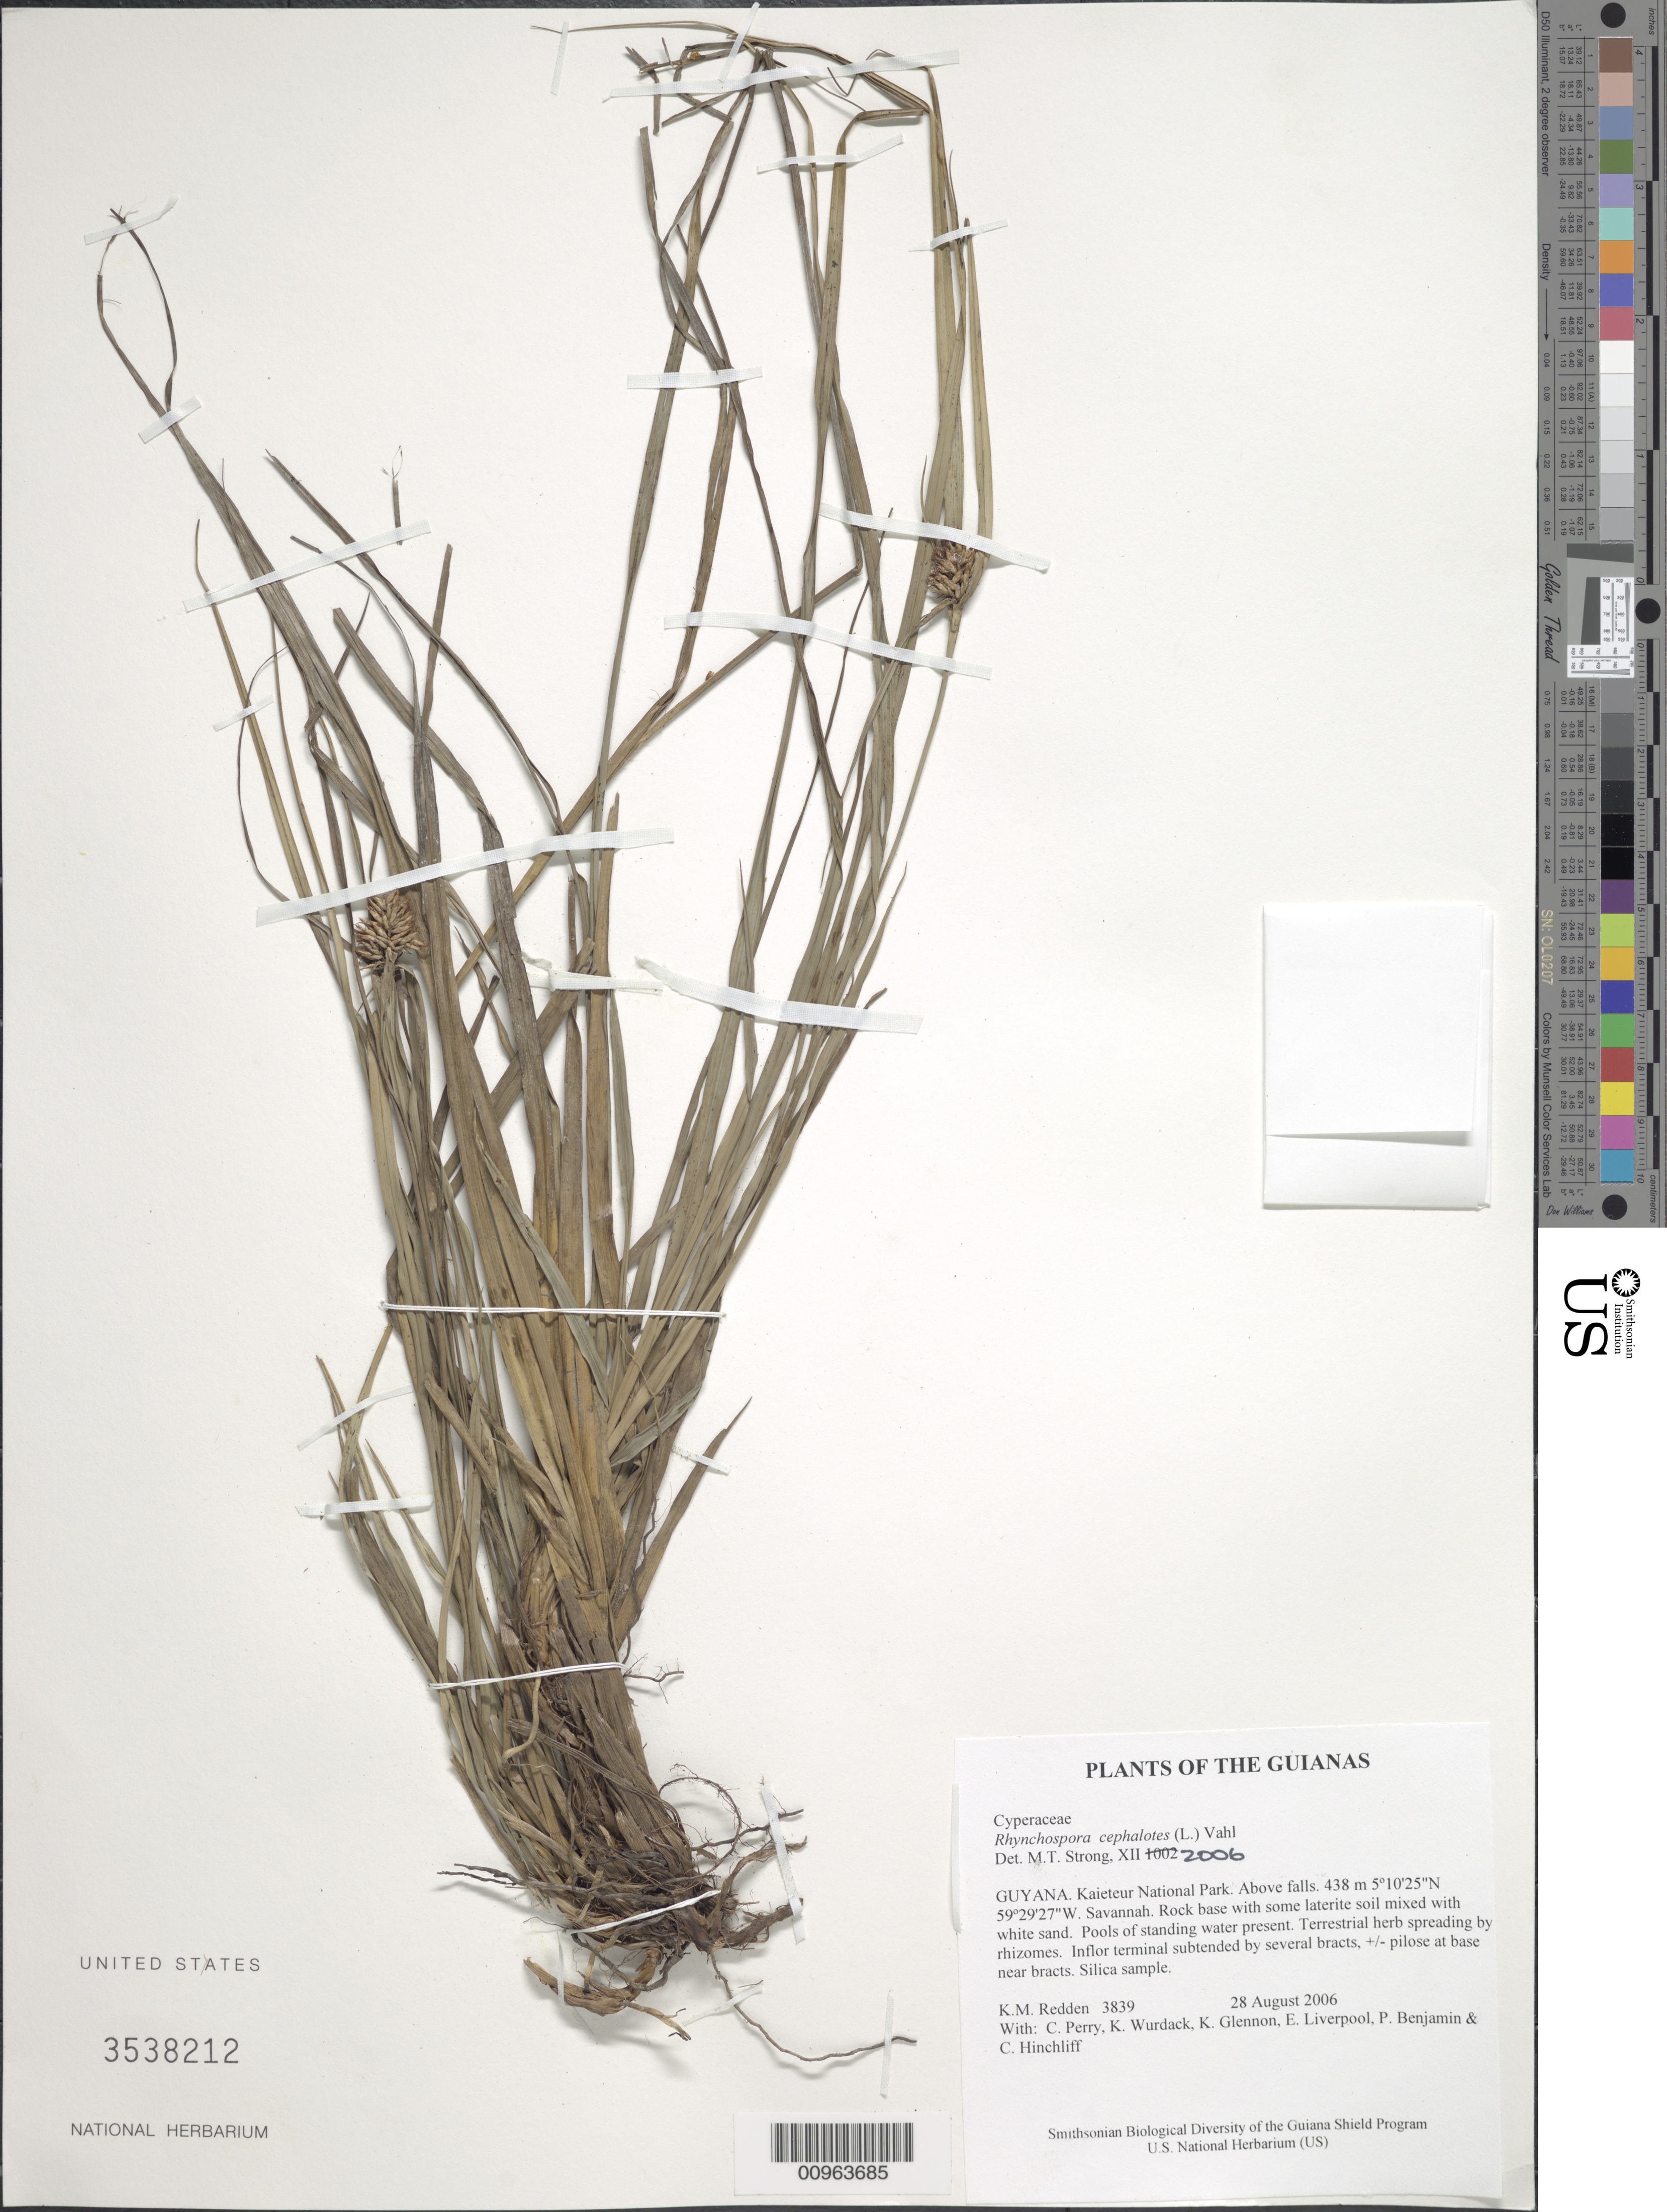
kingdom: Plantae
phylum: Tracheophyta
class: Liliopsida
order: Poales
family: Cyperaceae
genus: Rhynchospora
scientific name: Rhynchospora cephalotes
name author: (L.) Vahl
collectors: K. M. Redden, C. Perry, K. Wurdack, K. Glennon & et al.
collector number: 3839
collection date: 2006-08-28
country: Guyana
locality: Guianas, Kaieteur National Park: Above falls.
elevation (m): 438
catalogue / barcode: US 3538212